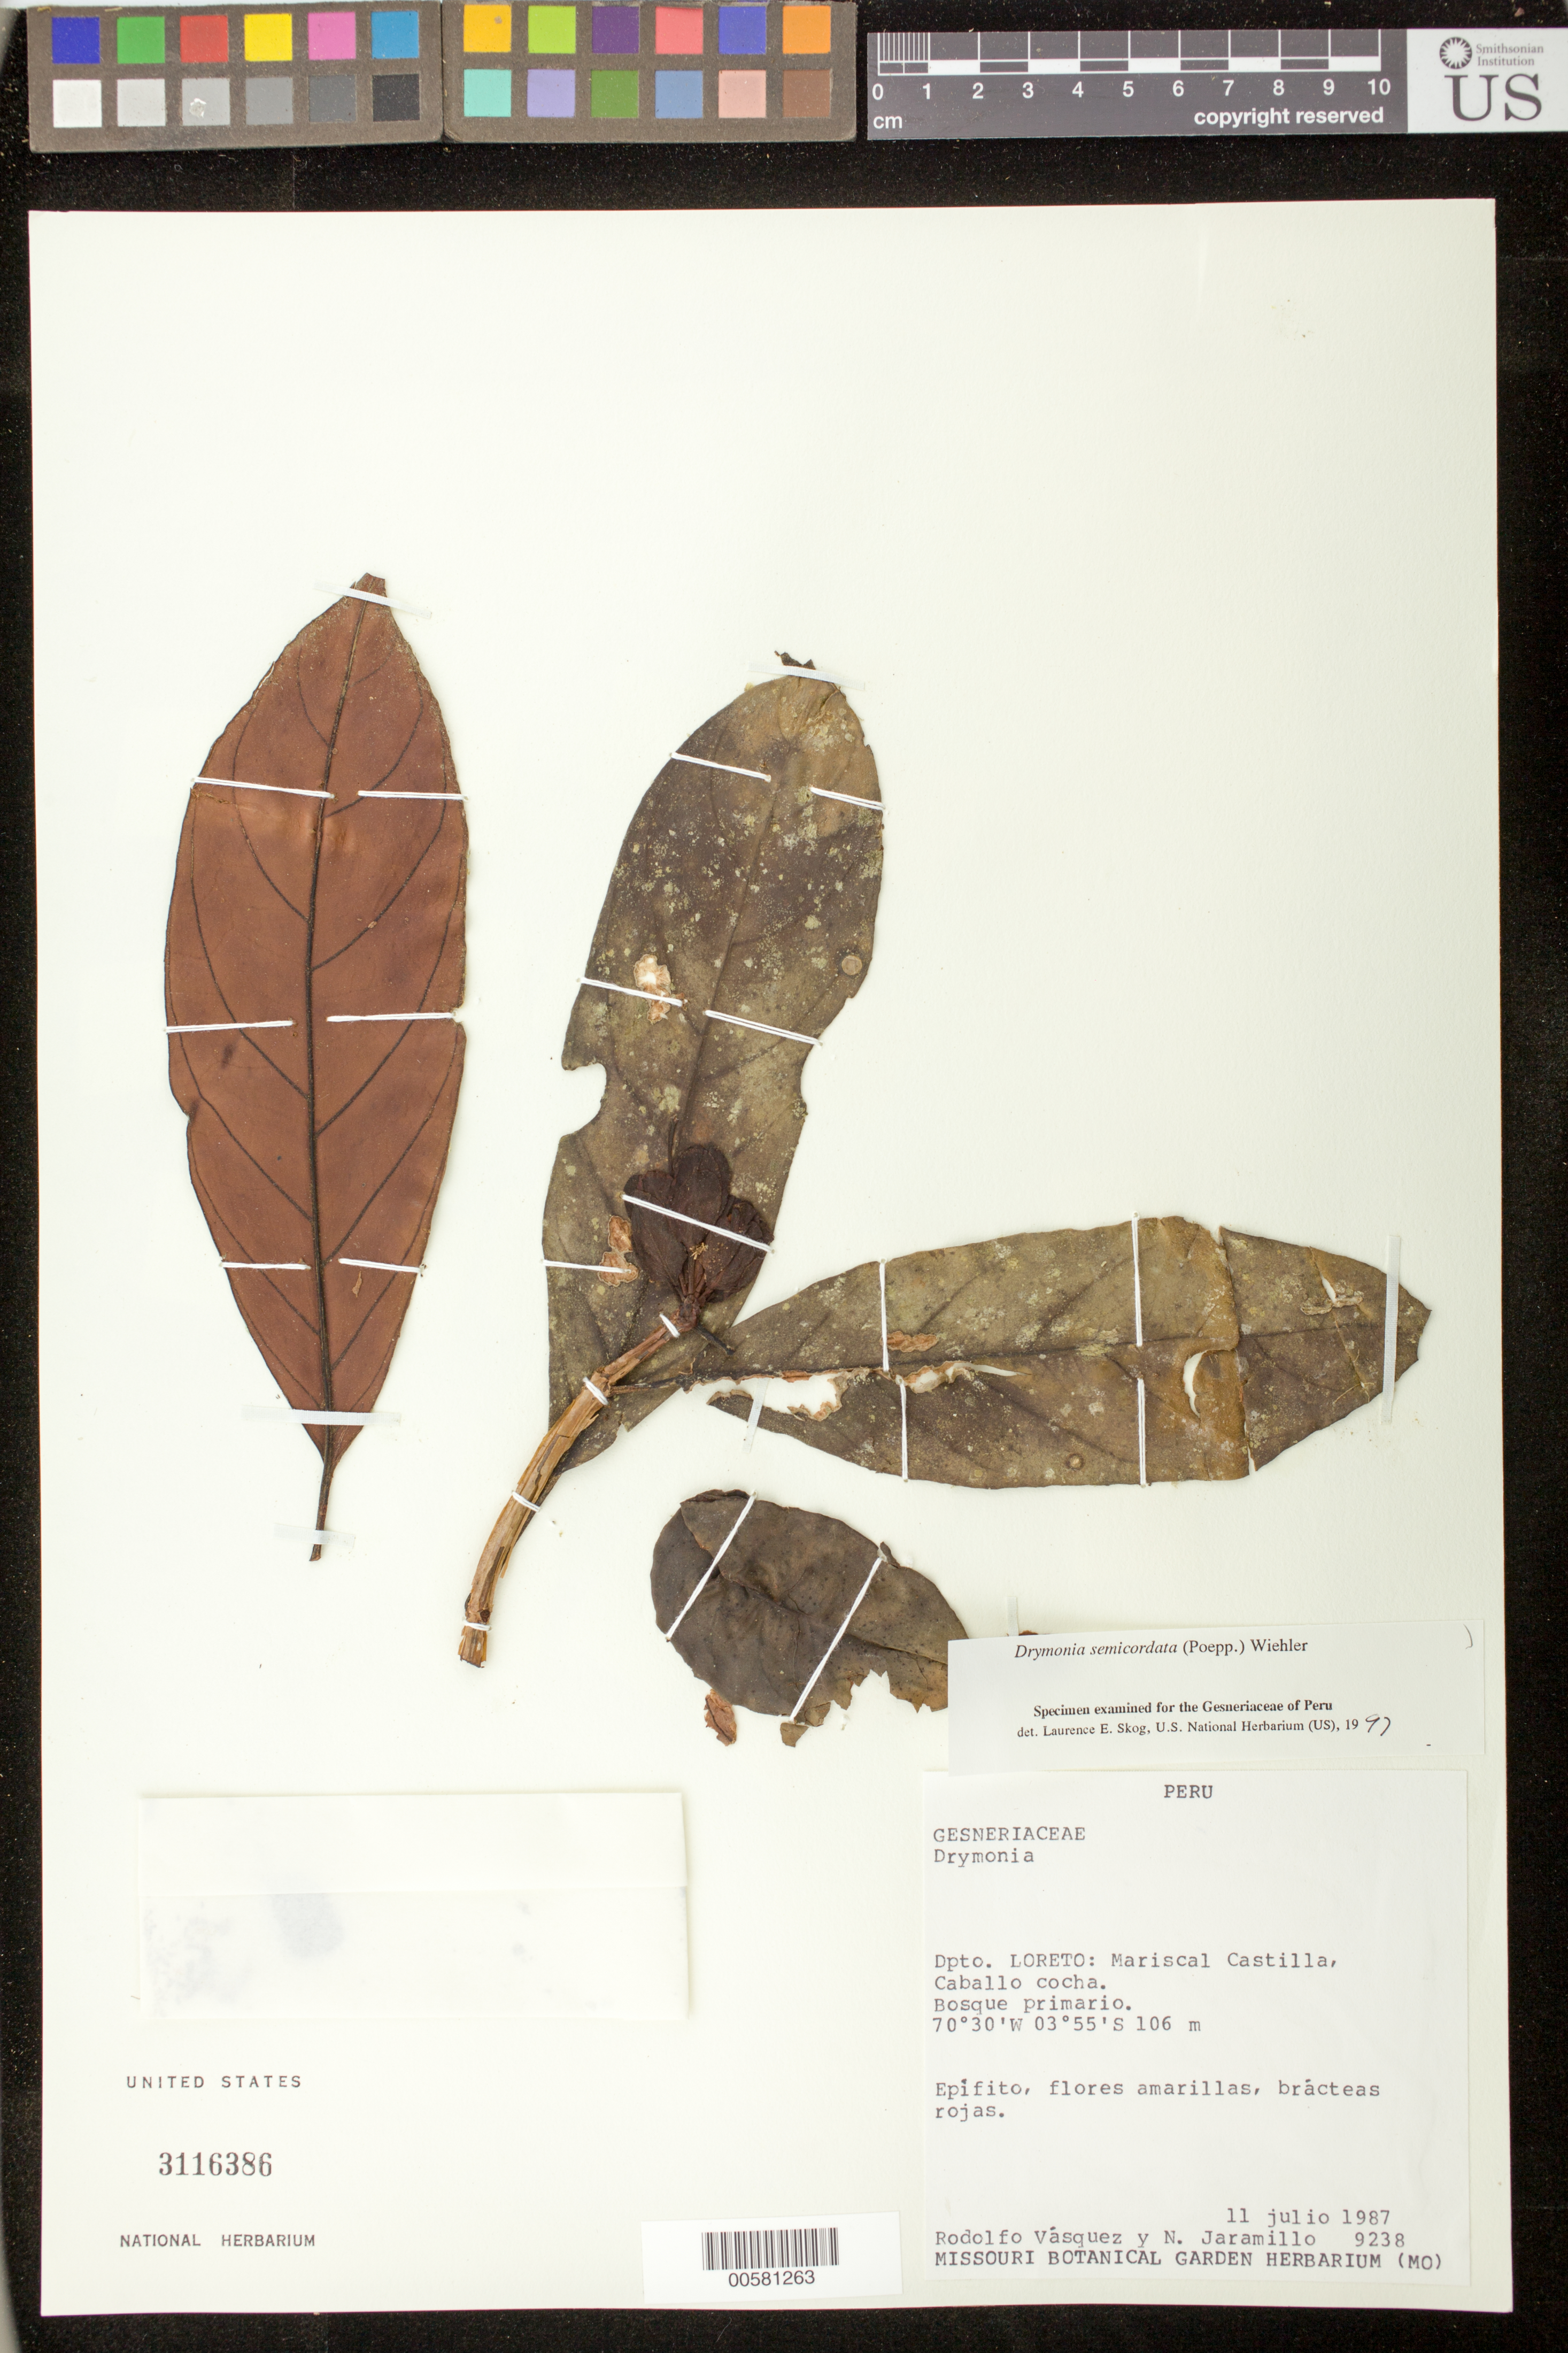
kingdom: Plantae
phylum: Tracheophyta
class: Magnoliopsida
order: Lamiales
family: Gesneriaceae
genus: Drymonia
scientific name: Drymonia semicordata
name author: (Poepp.) Wiehler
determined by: Skog, Laurence E.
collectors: R. Vásquez & N. Jaramillo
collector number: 9238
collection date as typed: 11 Jul 1987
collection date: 1987-07-11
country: Peru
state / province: Loreto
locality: Mariscal Castilla, Caballo cocha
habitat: Bosque primario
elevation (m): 106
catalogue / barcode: US 3116386